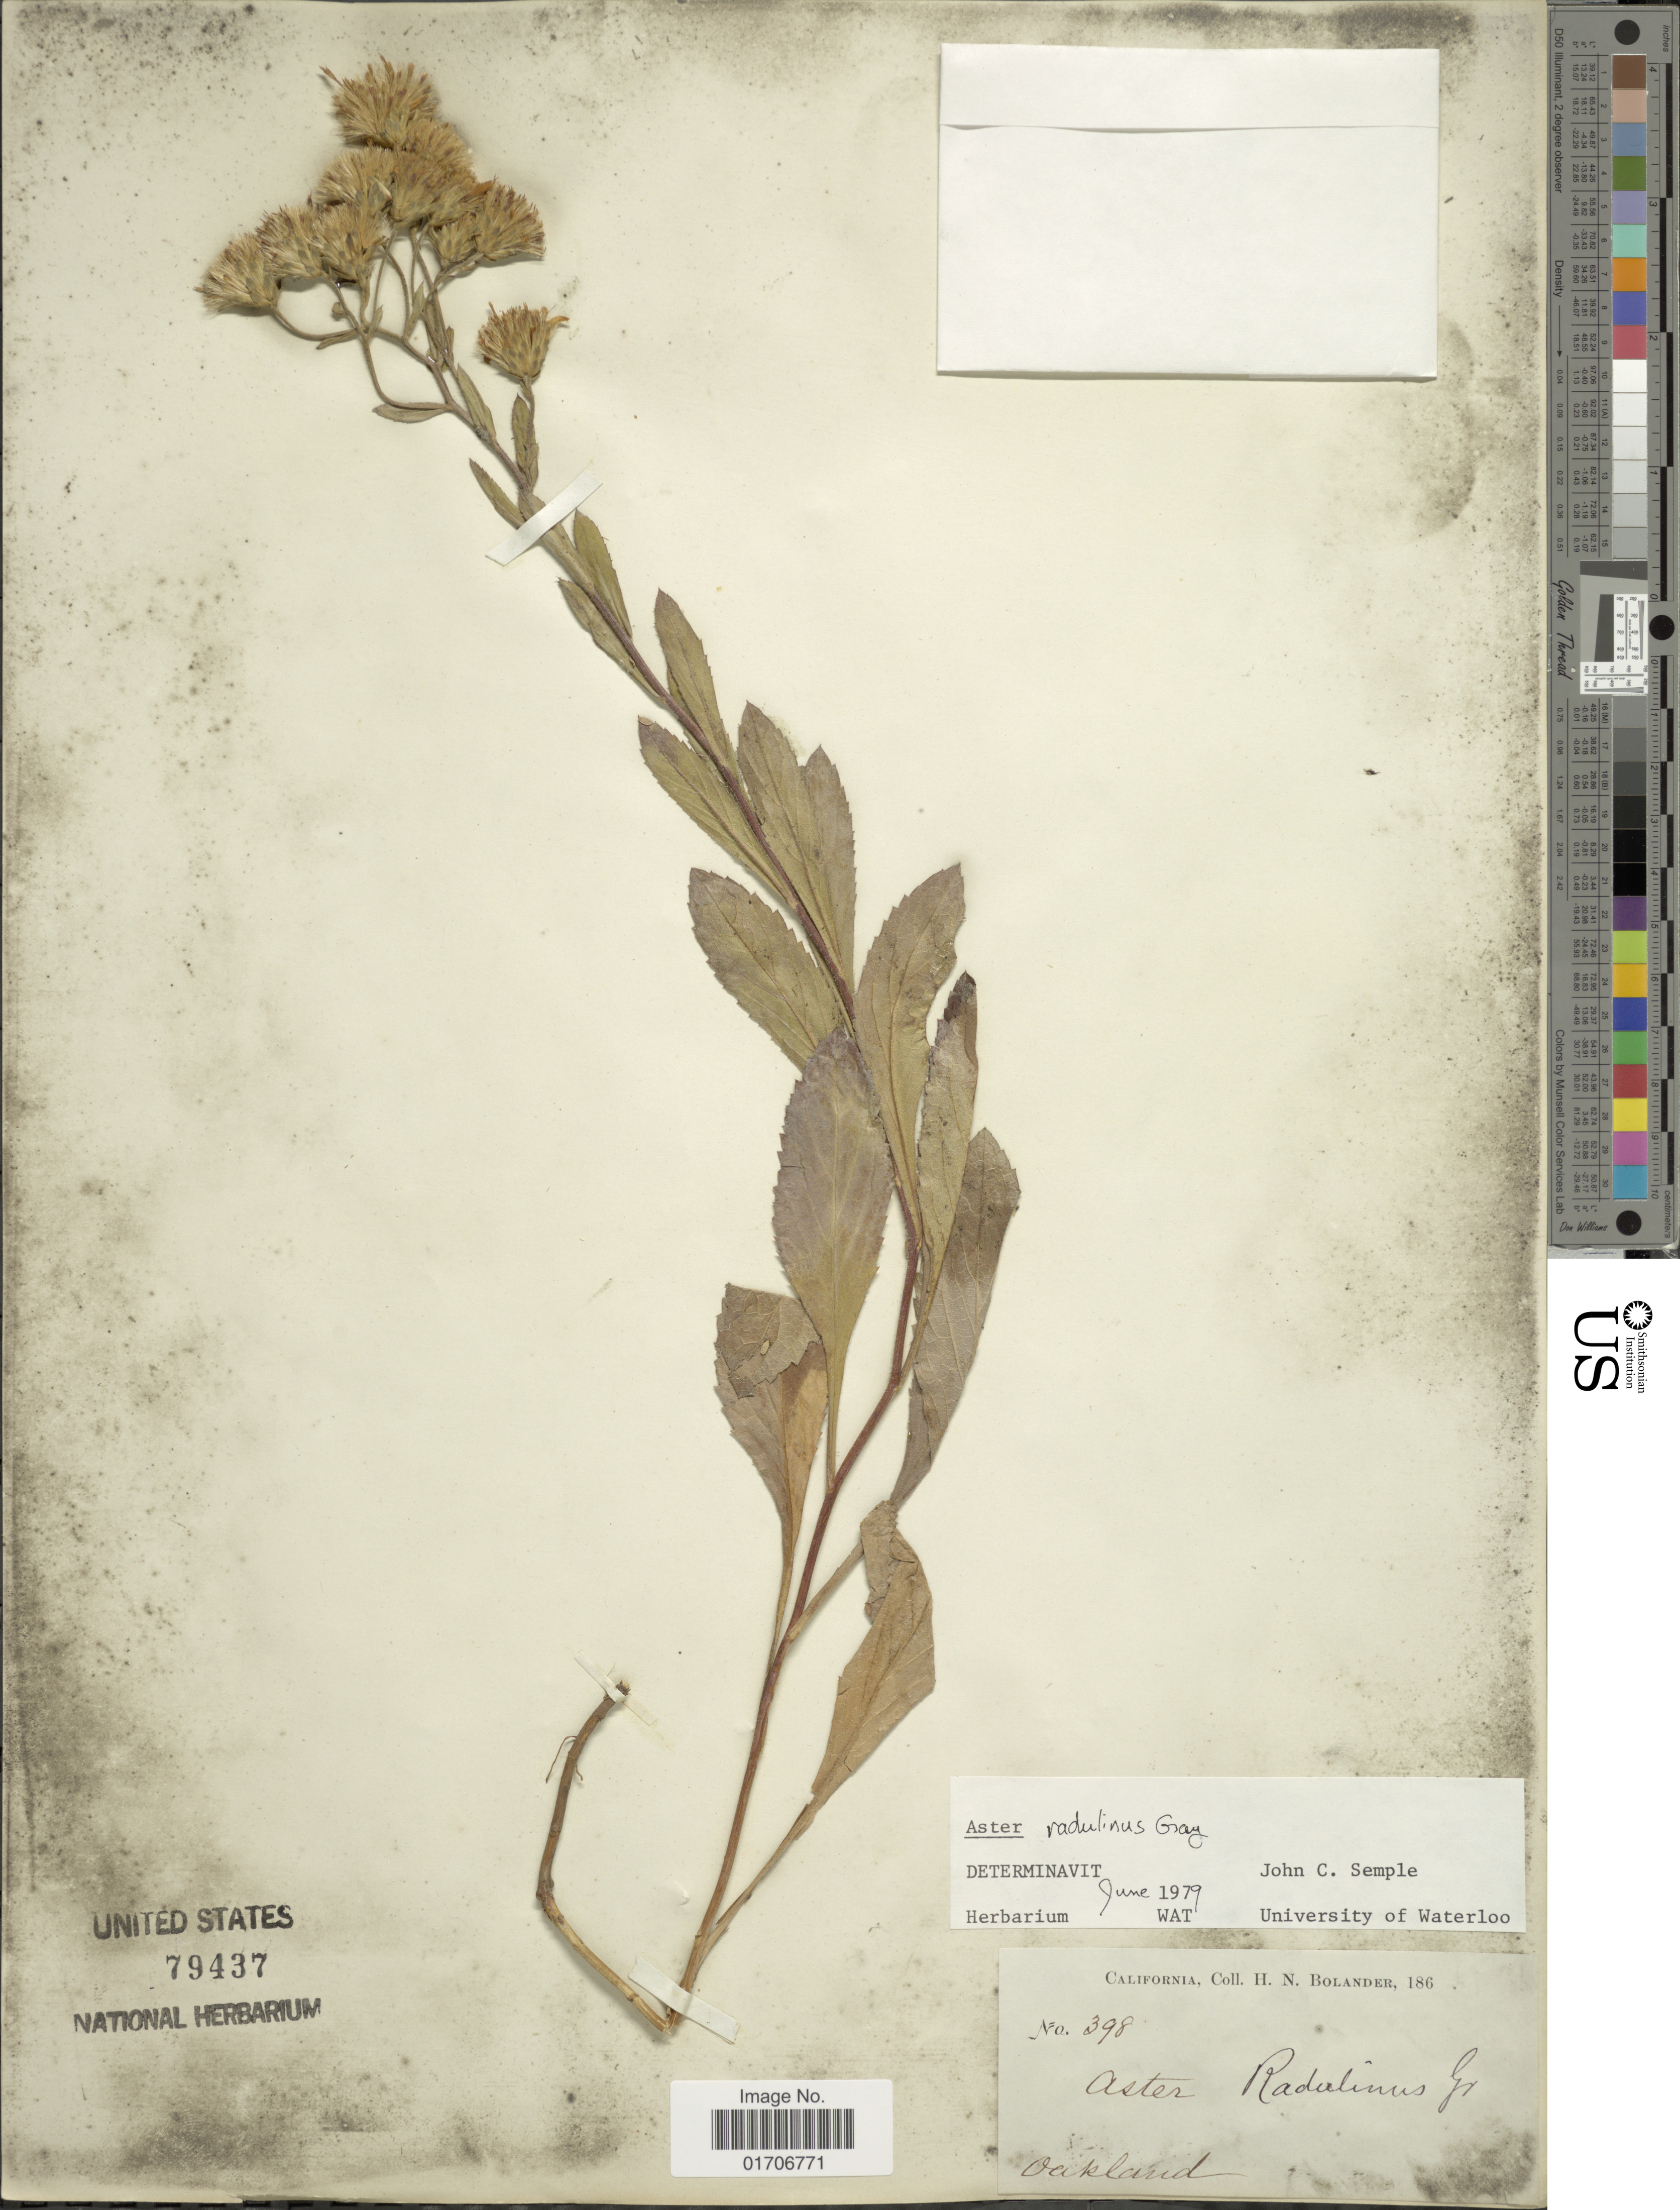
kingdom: Plantae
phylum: Tracheophyta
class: Magnoliopsida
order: Asterales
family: Asteraceae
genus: Eurybia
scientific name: Eurybia radulina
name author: (A. Gray) G.L. Nesom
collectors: H. Bolander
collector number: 398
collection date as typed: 186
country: United States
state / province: California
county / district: Alameda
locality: Oakland.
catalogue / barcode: US 79437